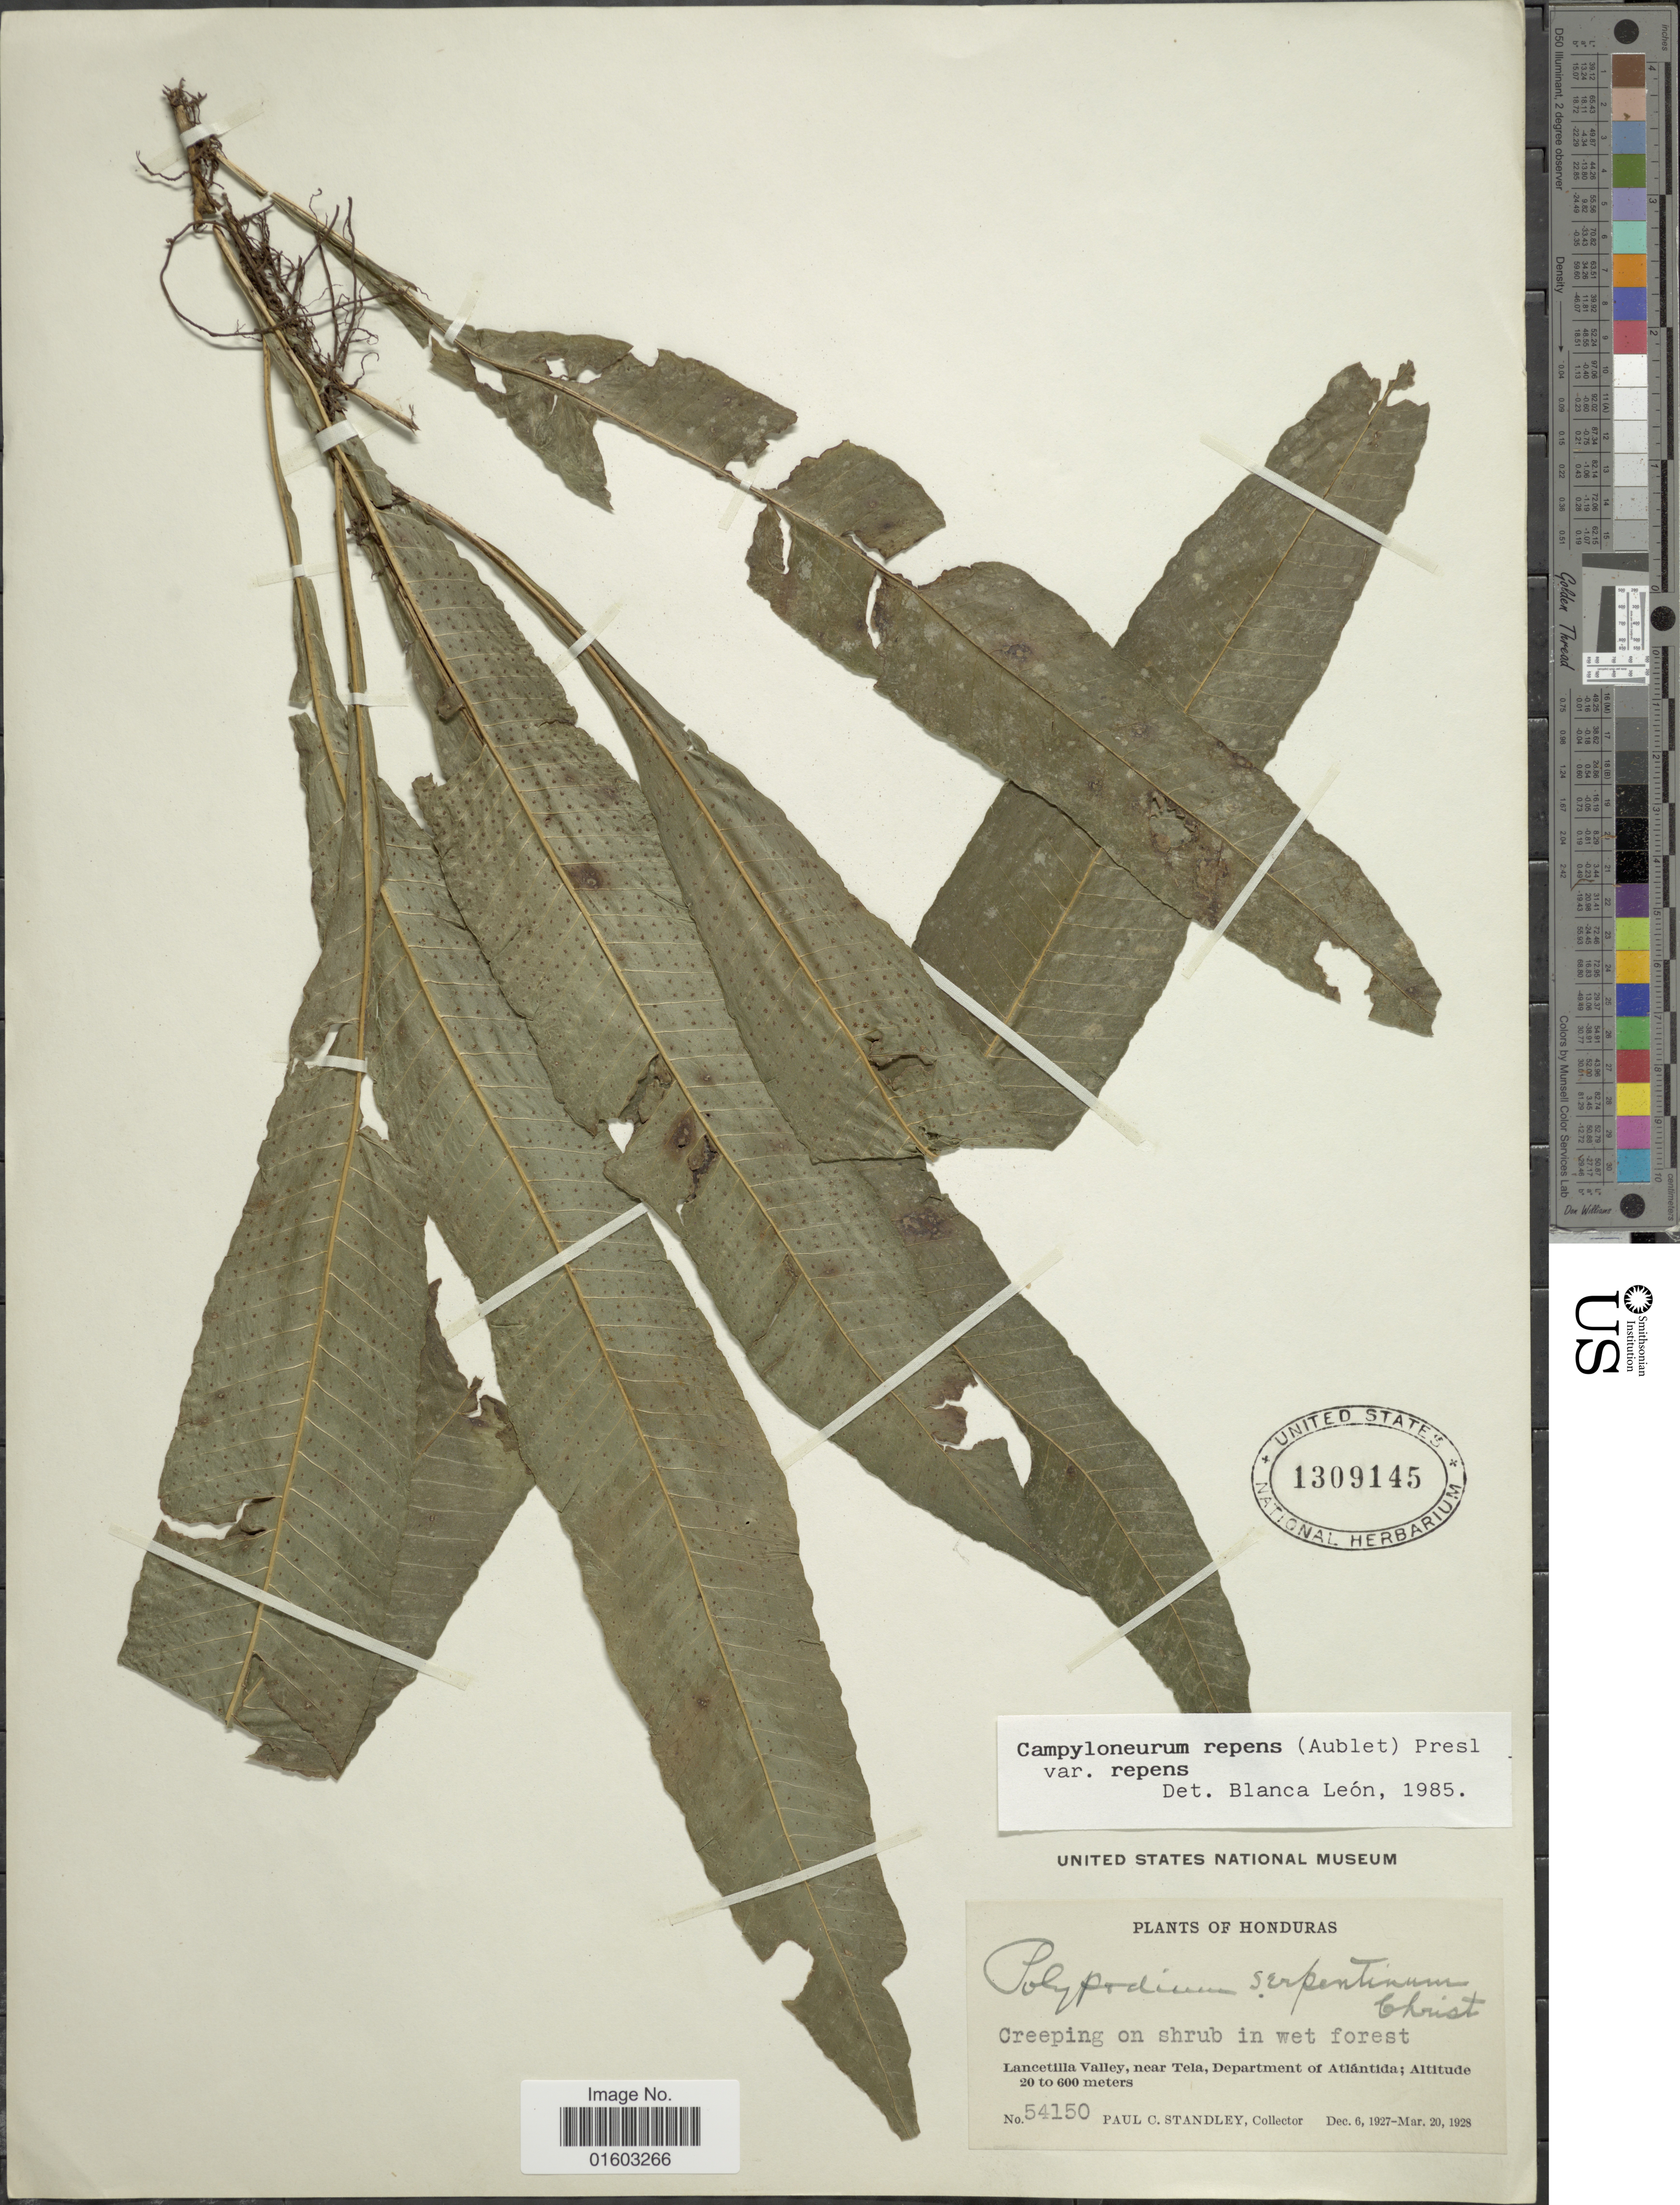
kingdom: Plantae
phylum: Tracheophyta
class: Polypodiopsida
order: Polypodiales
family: Polypodiaceae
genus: Campyloneurum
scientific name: Campyloneurum repens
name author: (Aubl.) C. Presl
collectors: P. C. Standley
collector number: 54150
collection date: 1928-03-20/1928-12-16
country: Honduras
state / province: Atlántida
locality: Lancetilla Valley, near Tela, Department of Atlantida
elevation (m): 20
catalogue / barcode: US 1309145